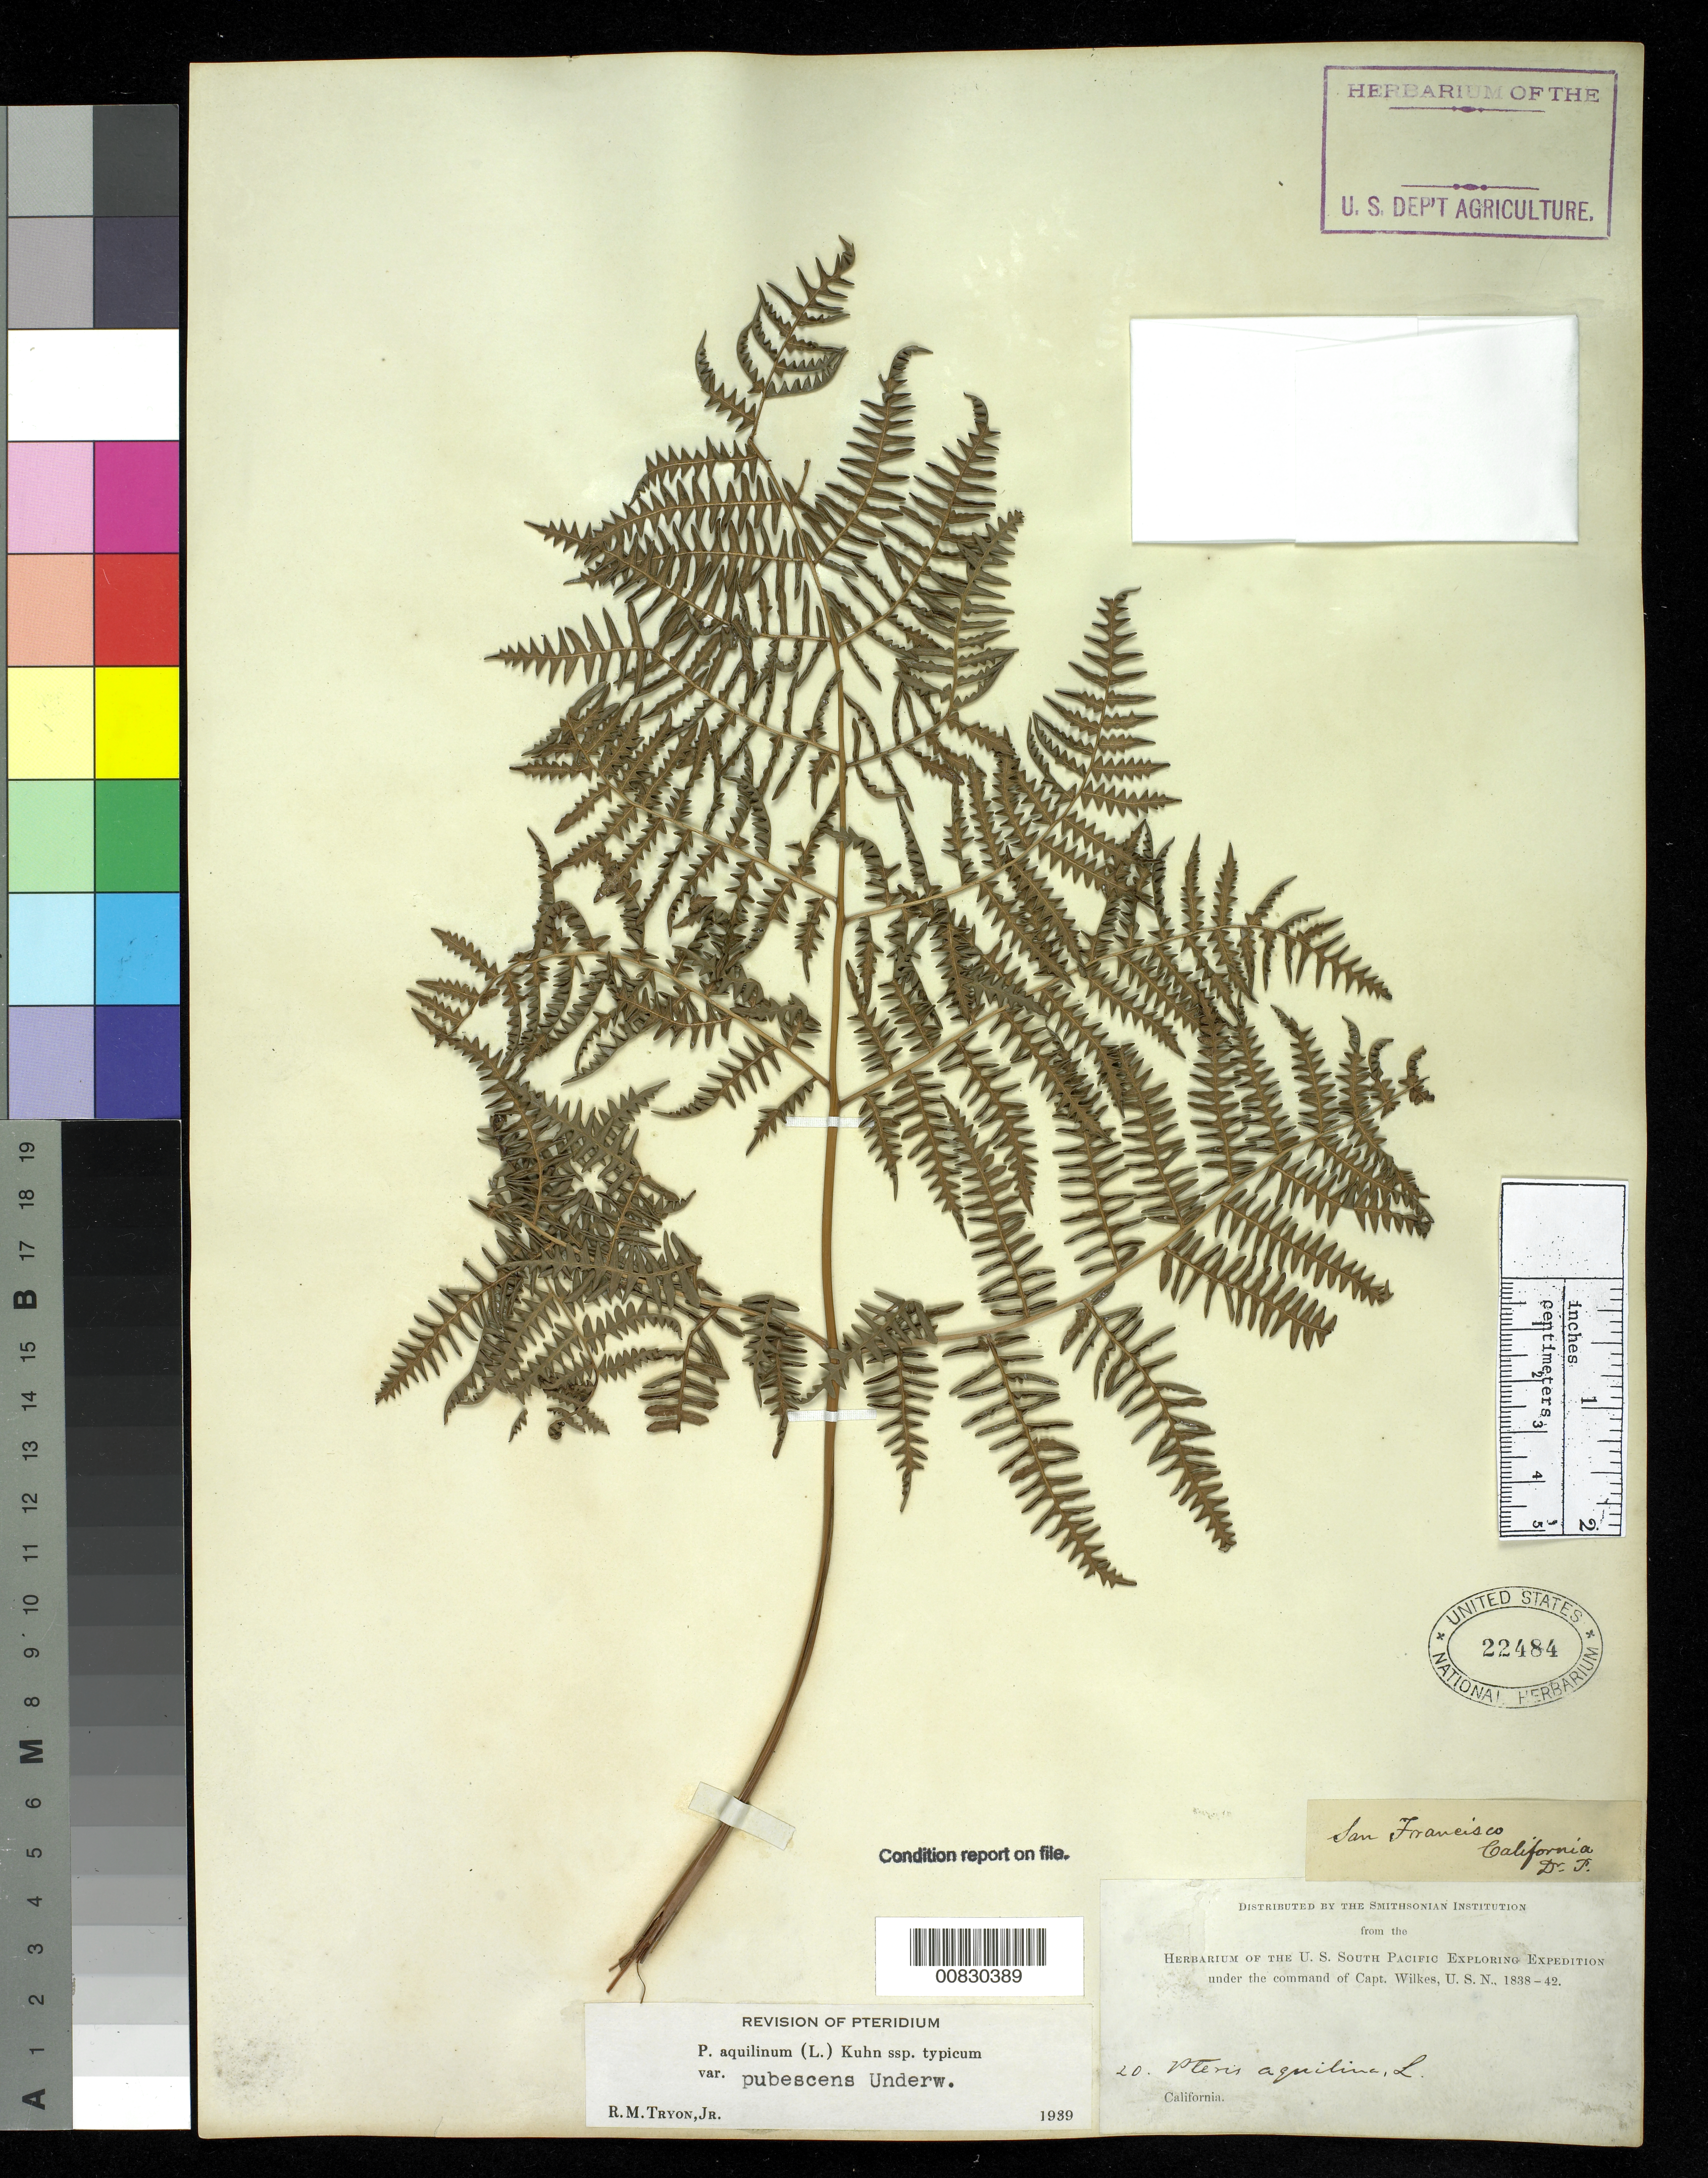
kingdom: Plantae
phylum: Tracheophyta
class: Polypodiopsida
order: Polypodiales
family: Dennstaedtiaceae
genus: Pteridium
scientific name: Pteridium pubescens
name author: (Underw.) Christenh.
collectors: Wilkes Explor. Exped.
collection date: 1838/1842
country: United States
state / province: California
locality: California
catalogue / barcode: US 22484